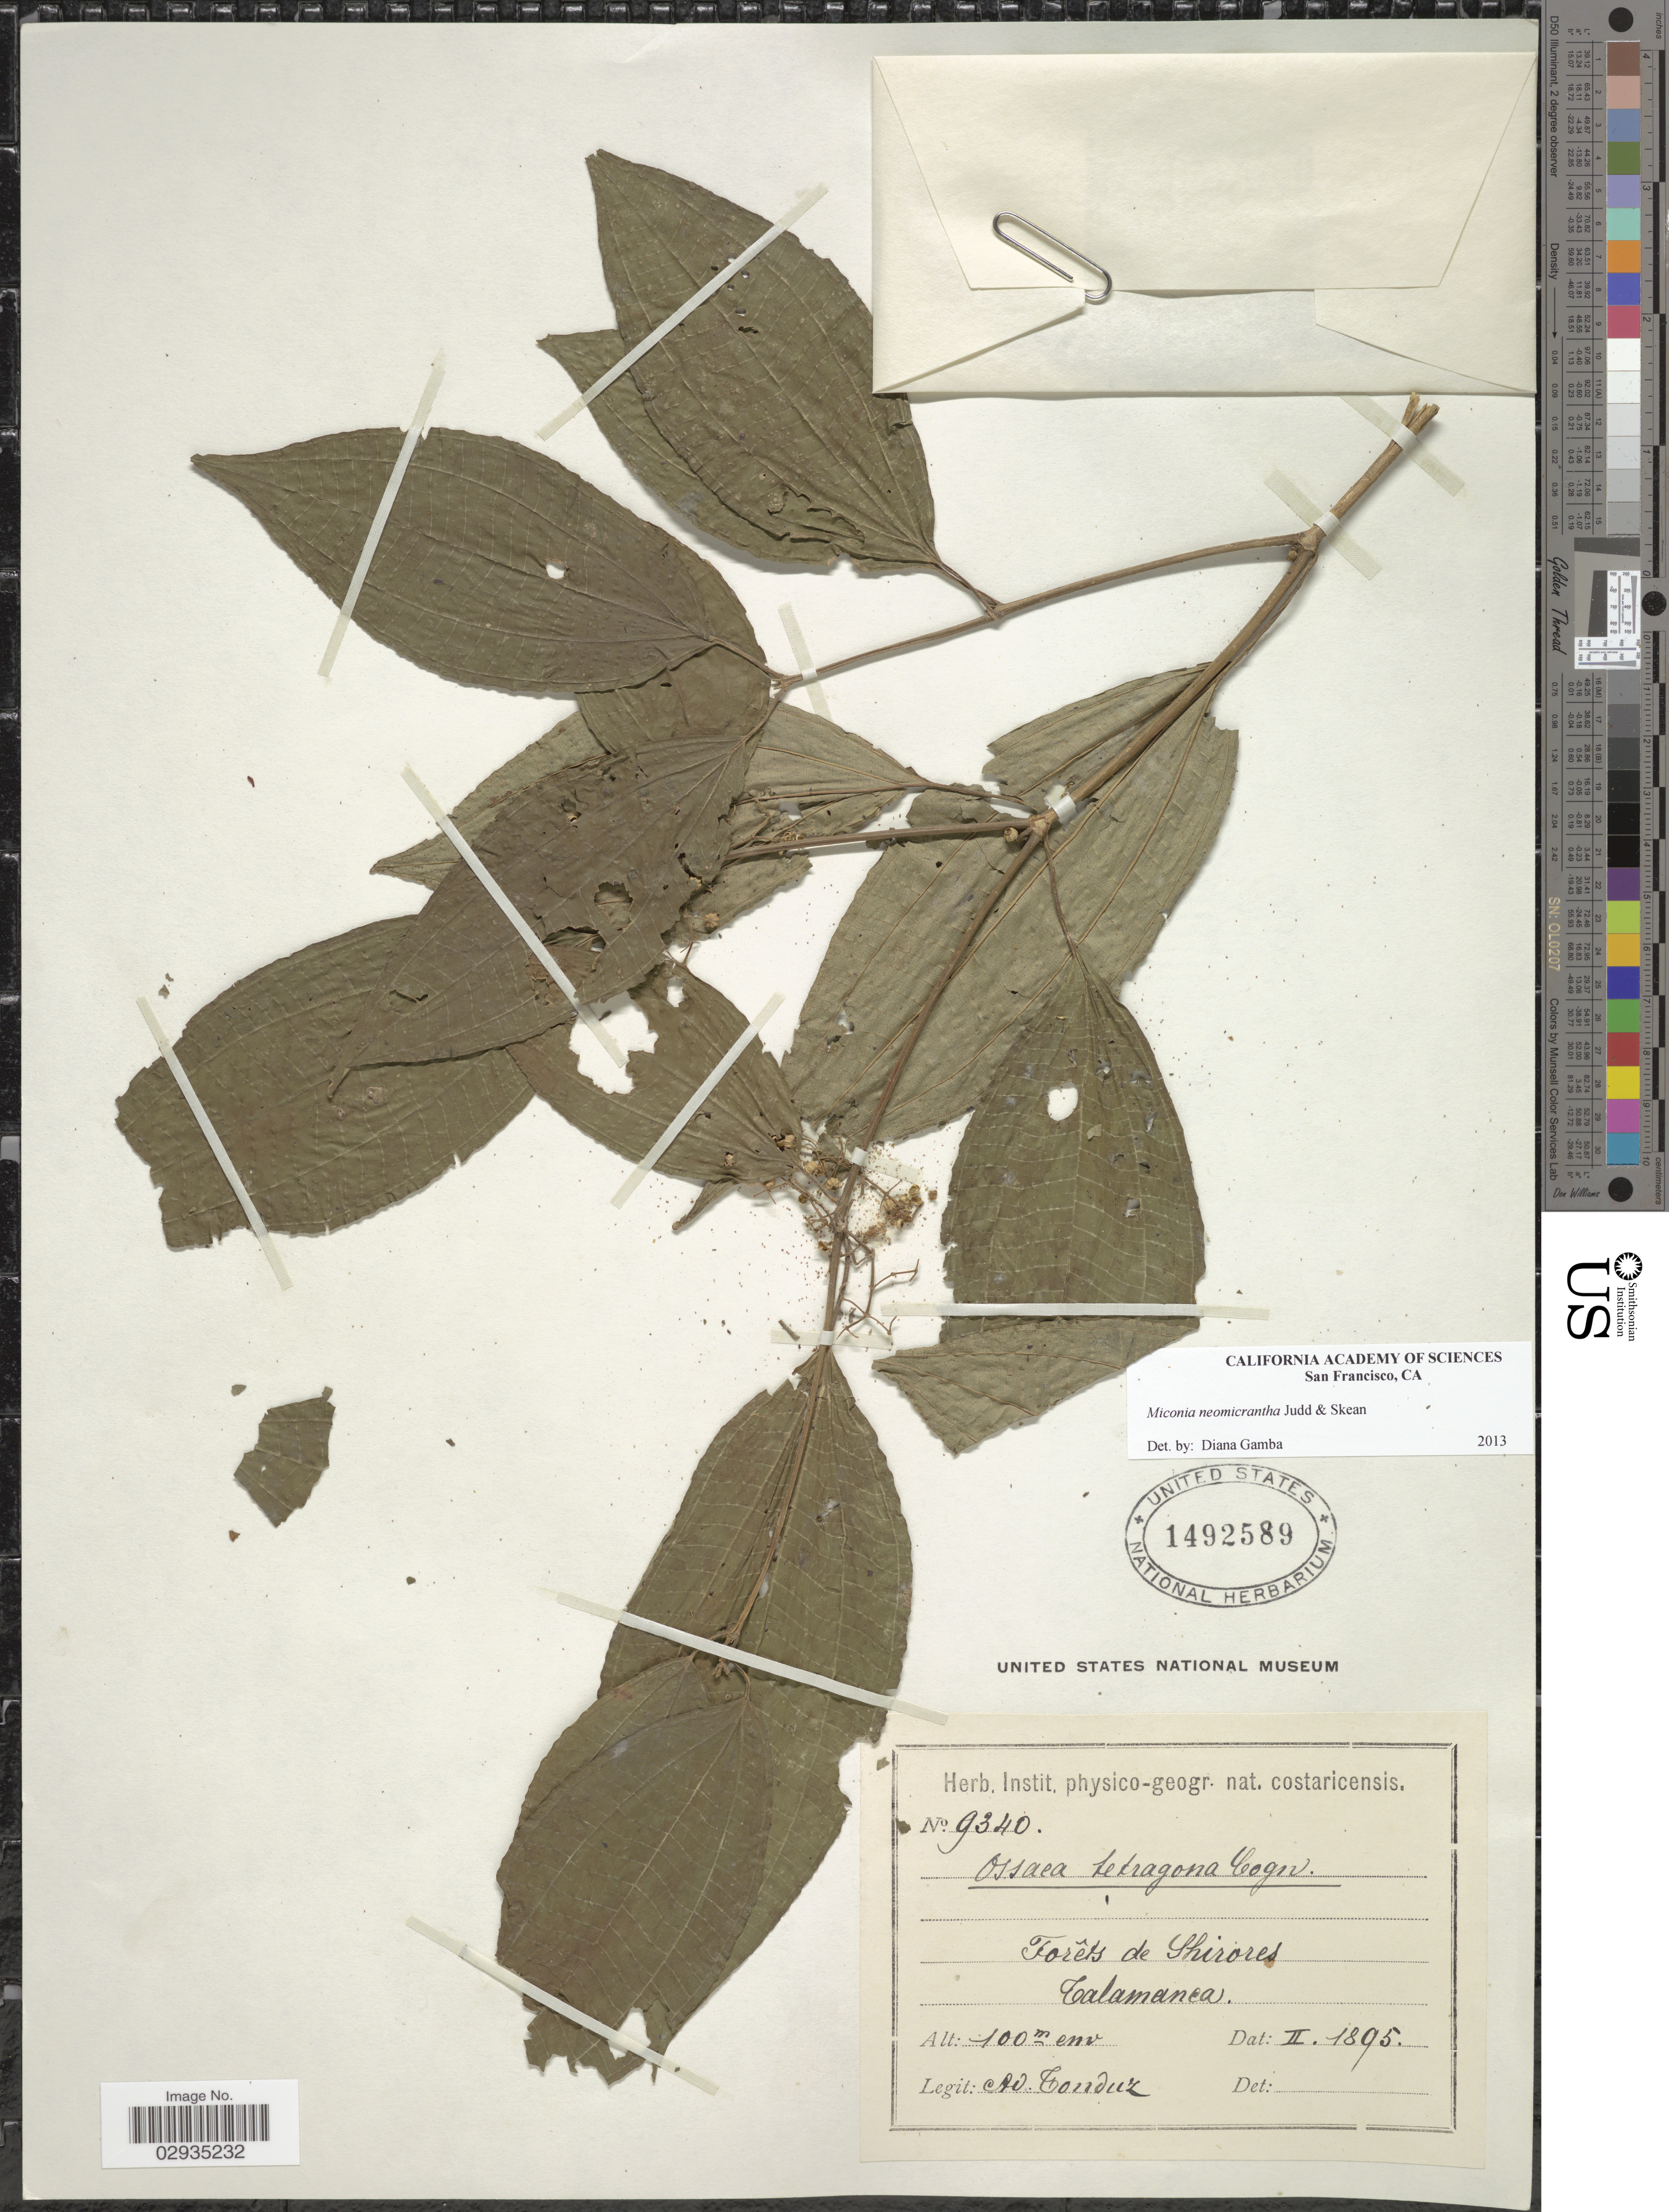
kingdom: Plantae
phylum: Tracheophyta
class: Magnoliopsida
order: Myrtales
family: Melastomataceae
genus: Miconia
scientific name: Miconia neomicrantha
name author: Judd & Skean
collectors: A. Tonduz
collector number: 9340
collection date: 1895-02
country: Costa Rica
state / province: Limón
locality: Forêts de Shirores, Talamanca.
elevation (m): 100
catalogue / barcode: US 1492589